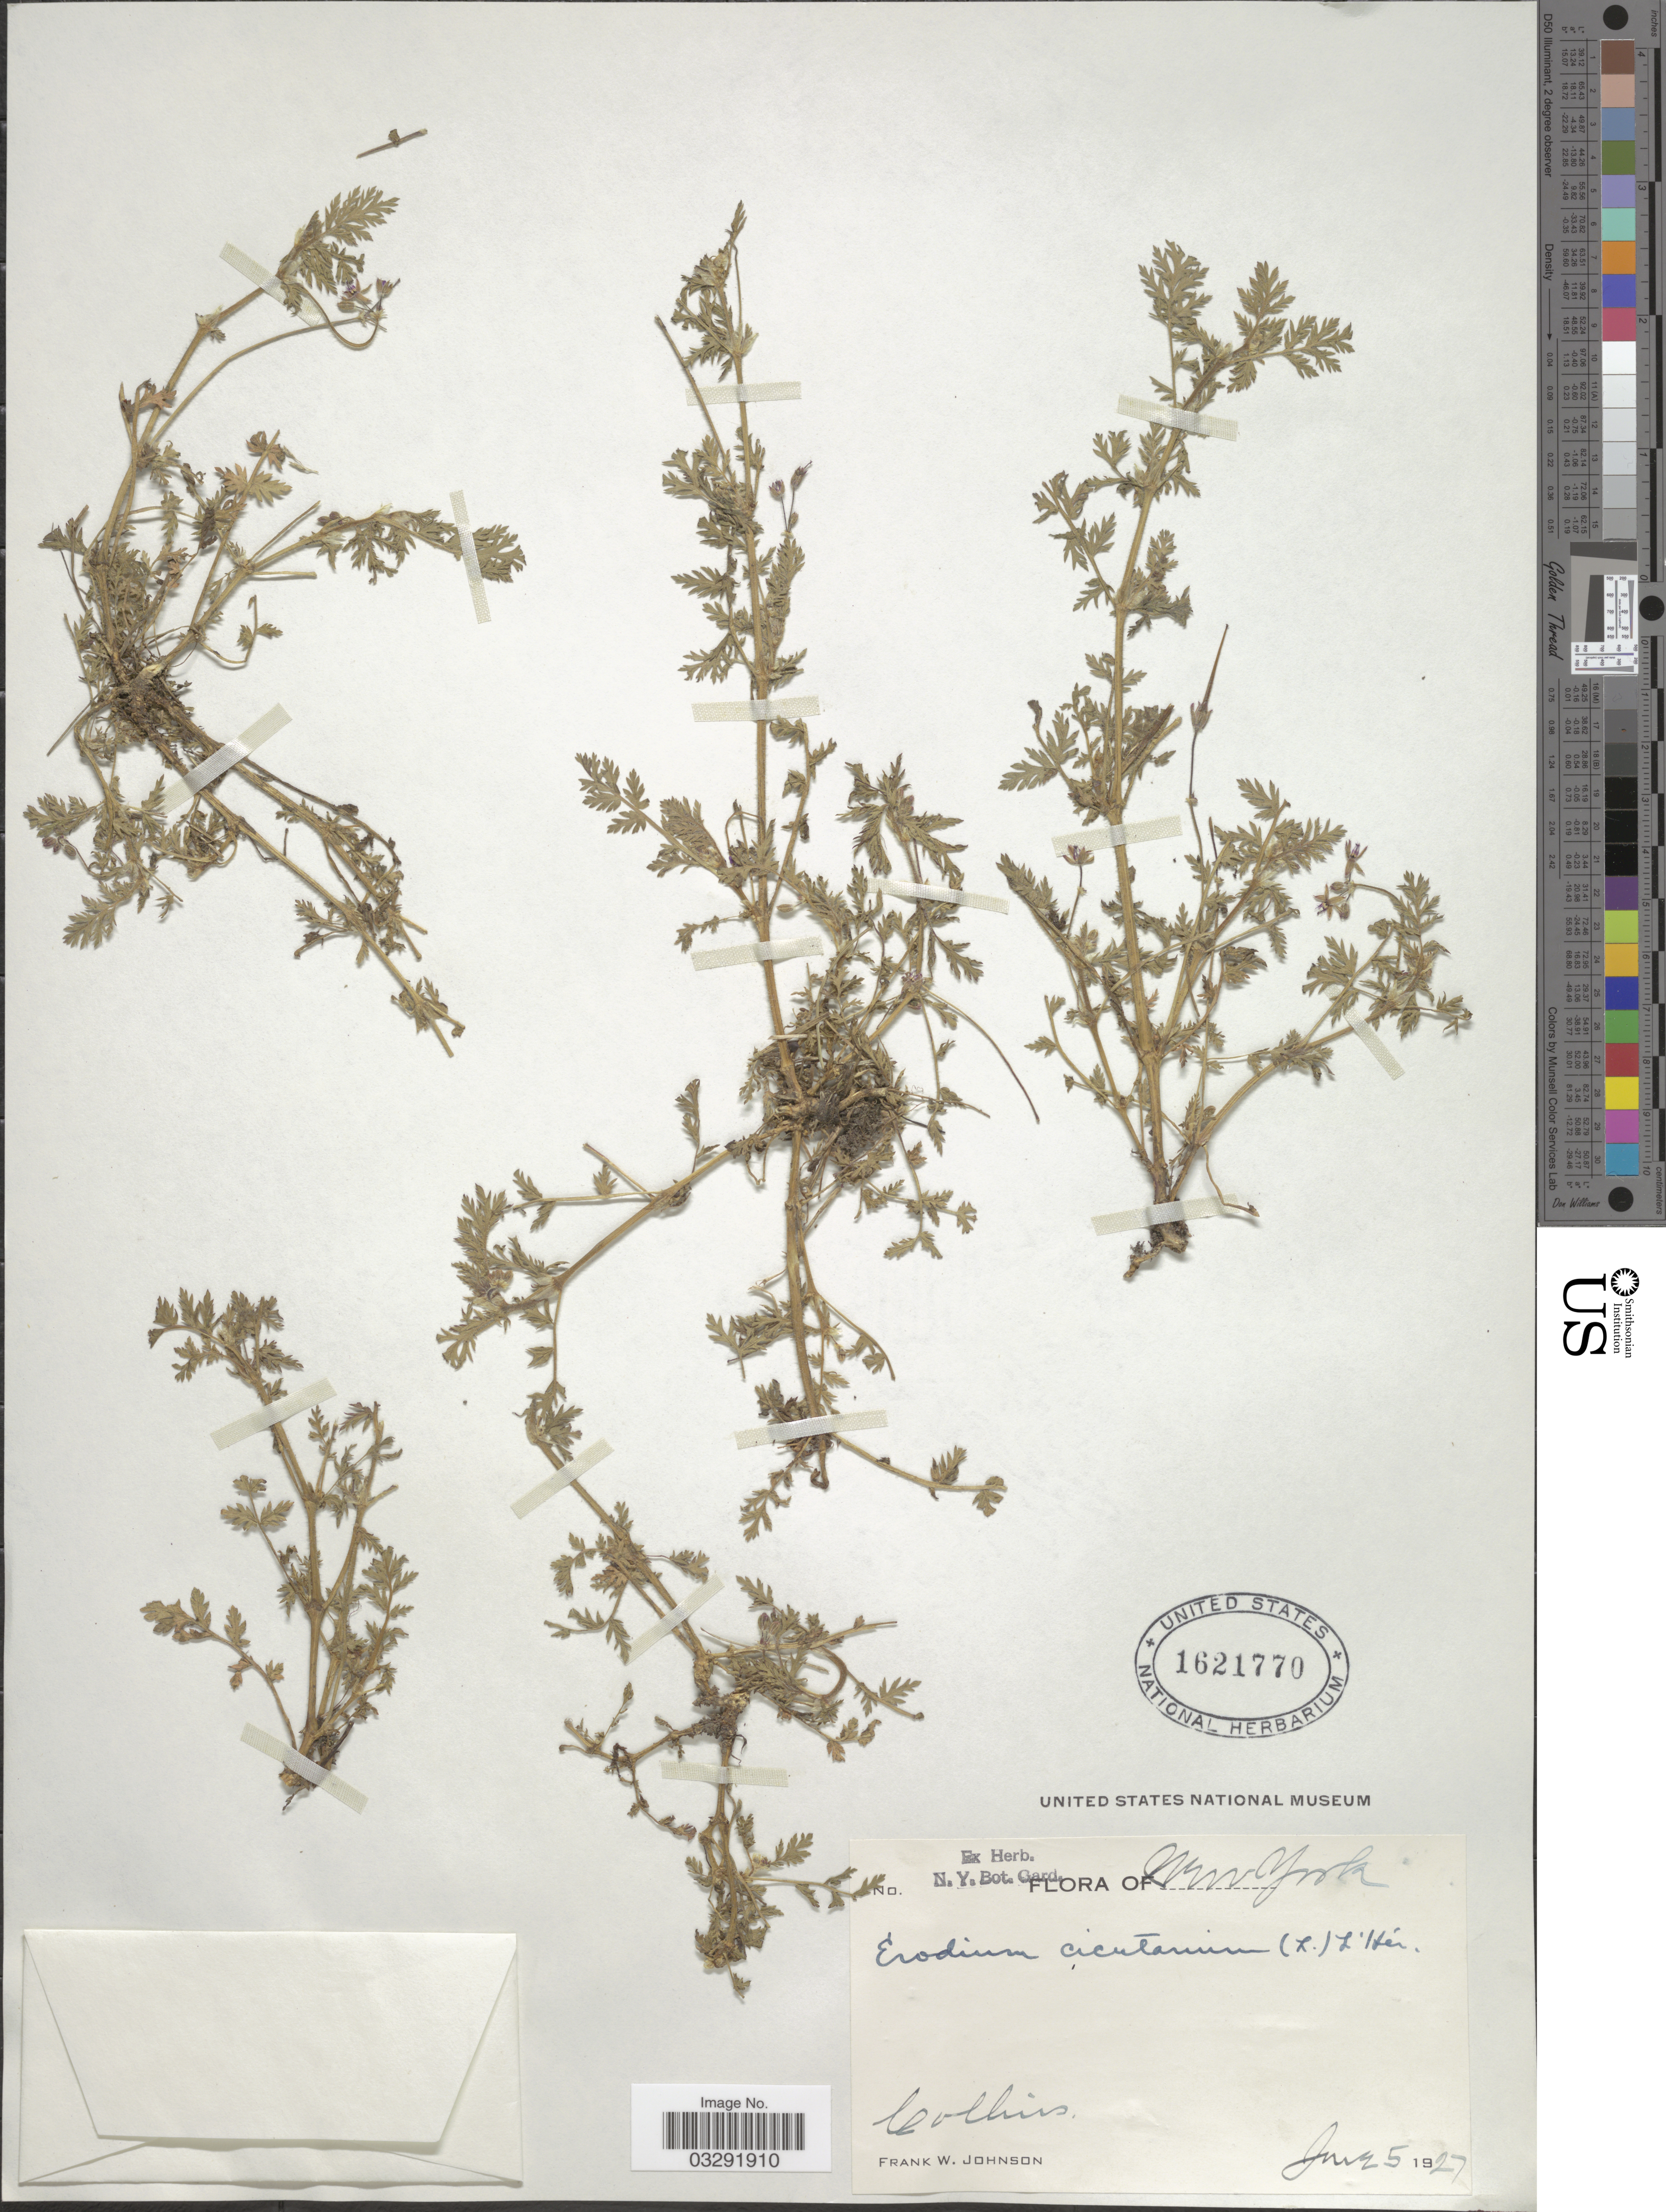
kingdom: Plantae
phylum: Tracheophyta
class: Magnoliopsida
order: Geraniales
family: Geraniaceae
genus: Erodium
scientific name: Erodium cicutarium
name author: (L.) L'Hér.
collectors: F. W. Johnson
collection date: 1927-06-05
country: United States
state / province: New York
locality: Collins.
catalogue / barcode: US 1621770